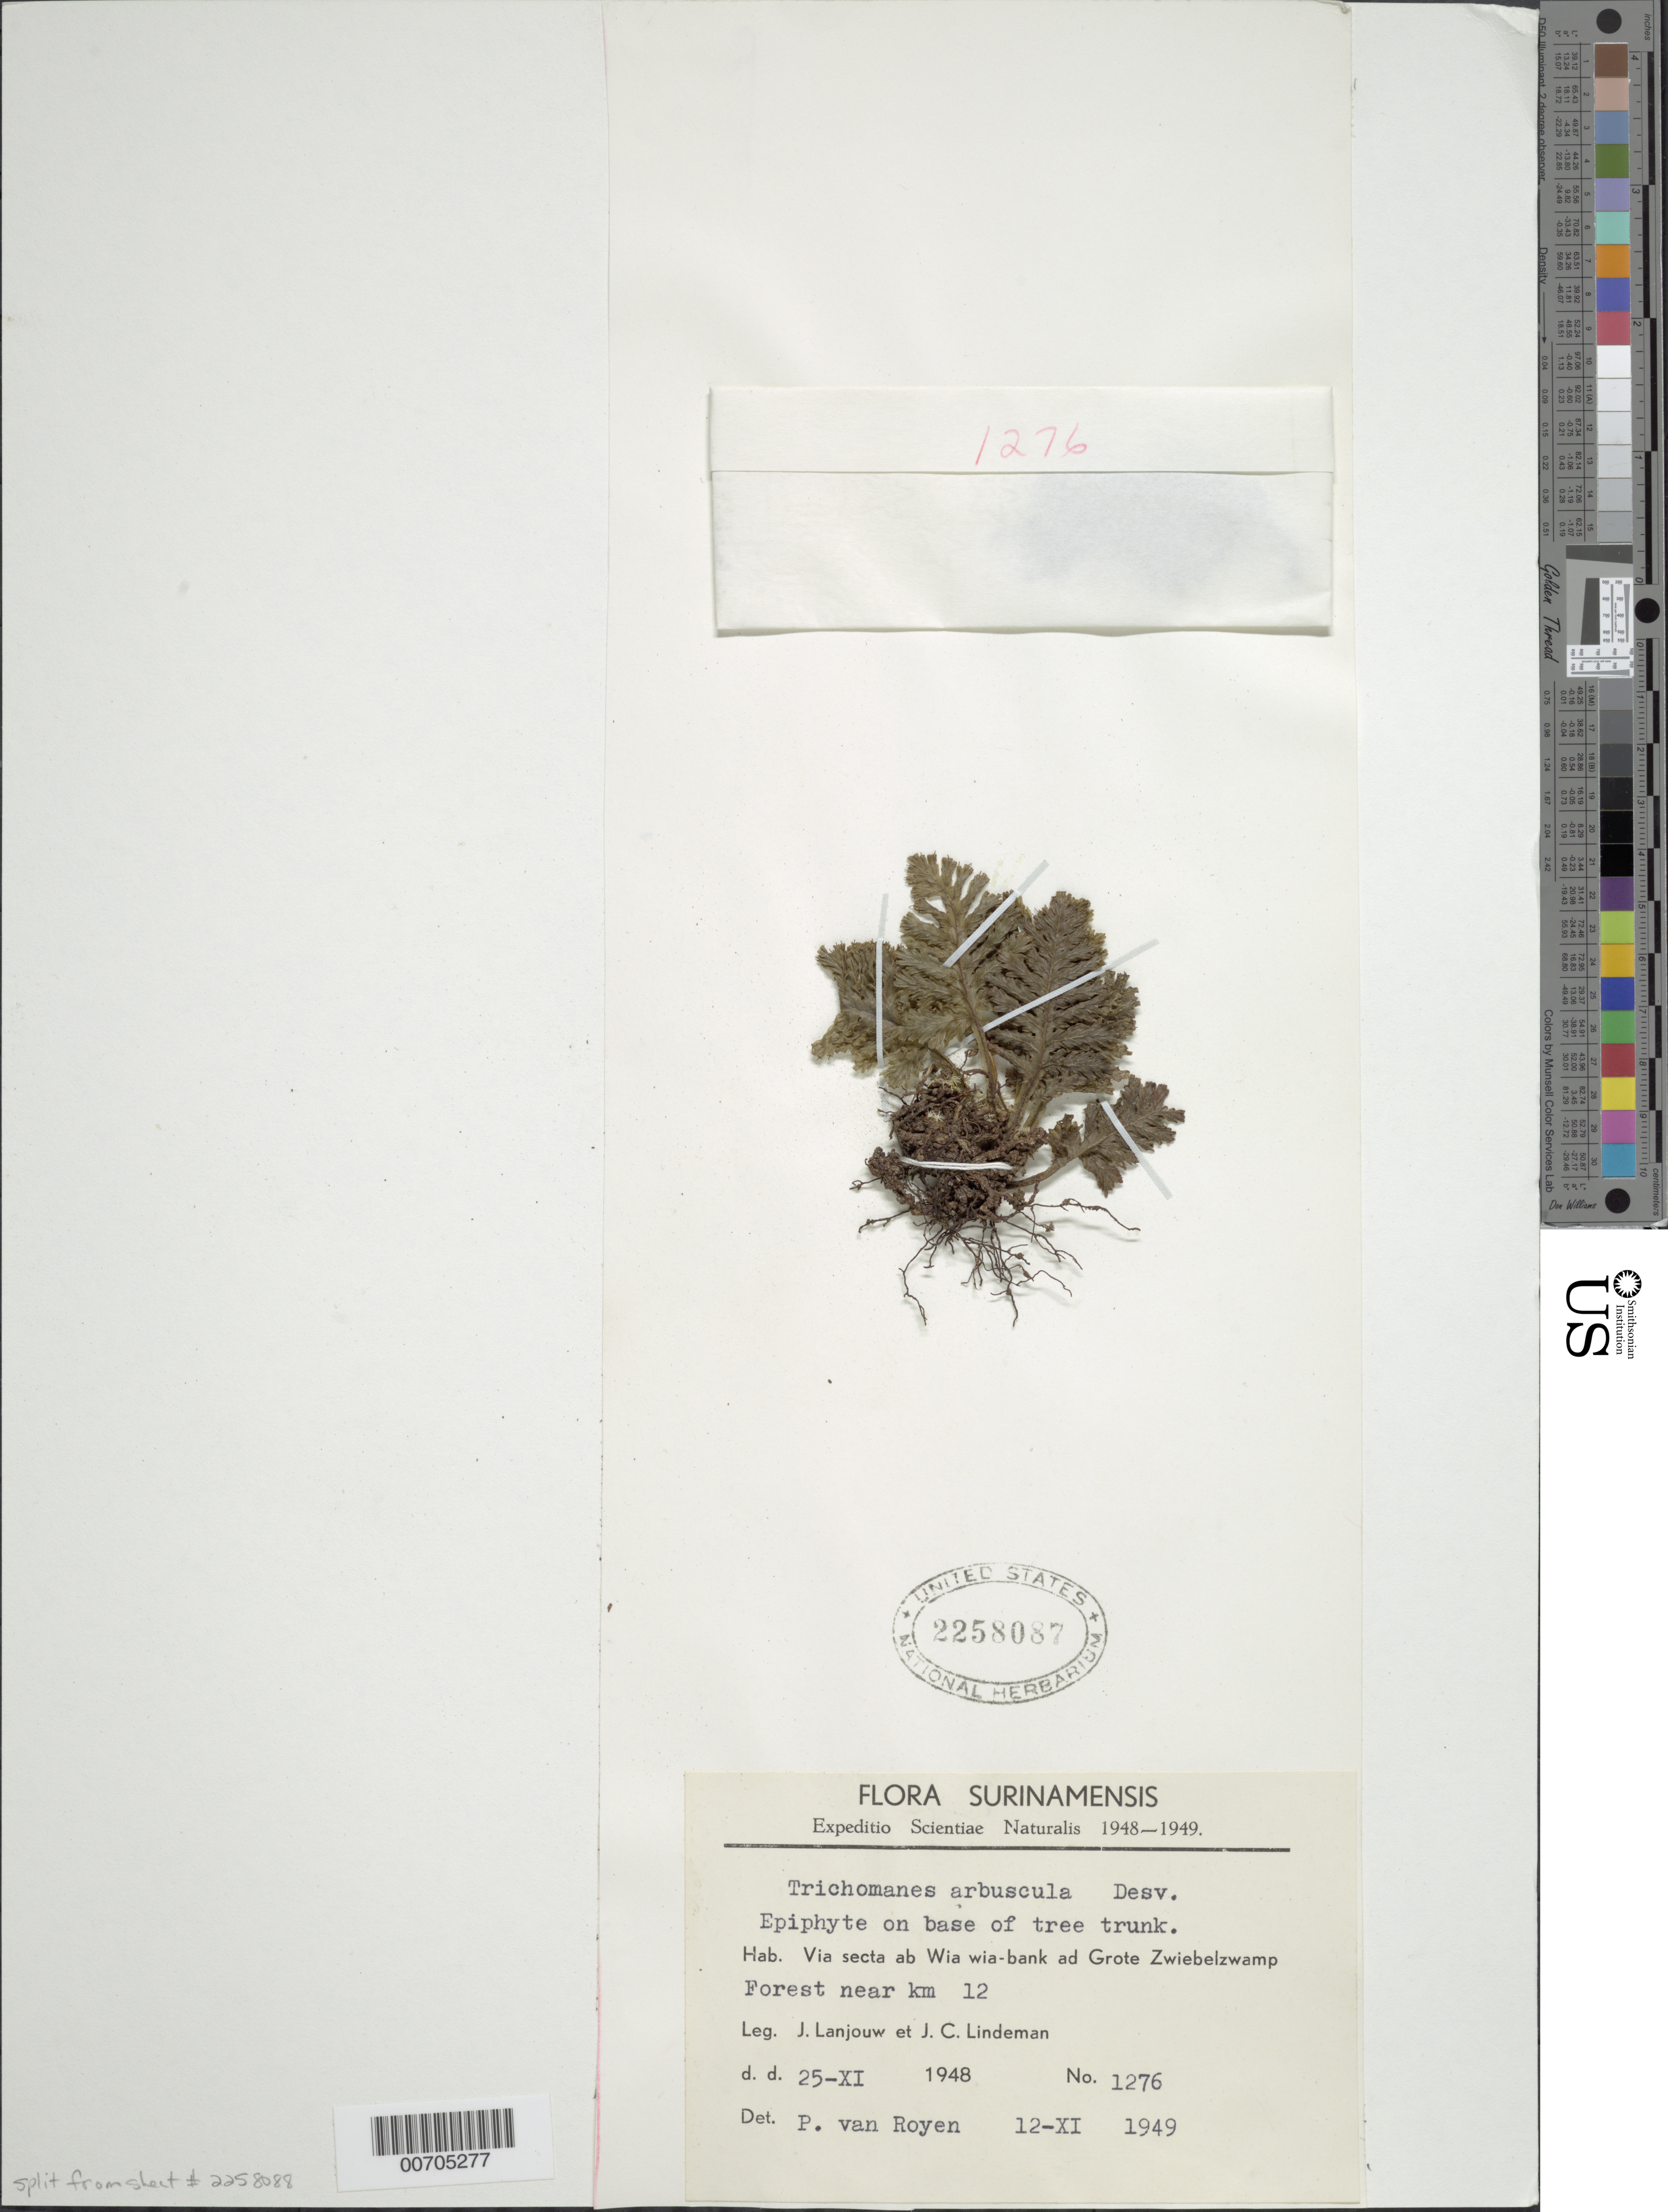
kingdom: Plantae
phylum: Tracheophyta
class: Polypodiopsida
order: Hymenophyllales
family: Hymenophyllaceae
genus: Trichomanes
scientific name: Trichomanes arbuscula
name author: Desv.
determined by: van Royen, P.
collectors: J. Lanjouw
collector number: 48 1276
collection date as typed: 25-Nov-48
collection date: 1948-11-25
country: Suriname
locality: Wia Wia Bank ad Grote Zwiebelzwamp, near km 12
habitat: Forest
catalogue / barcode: US 2258087